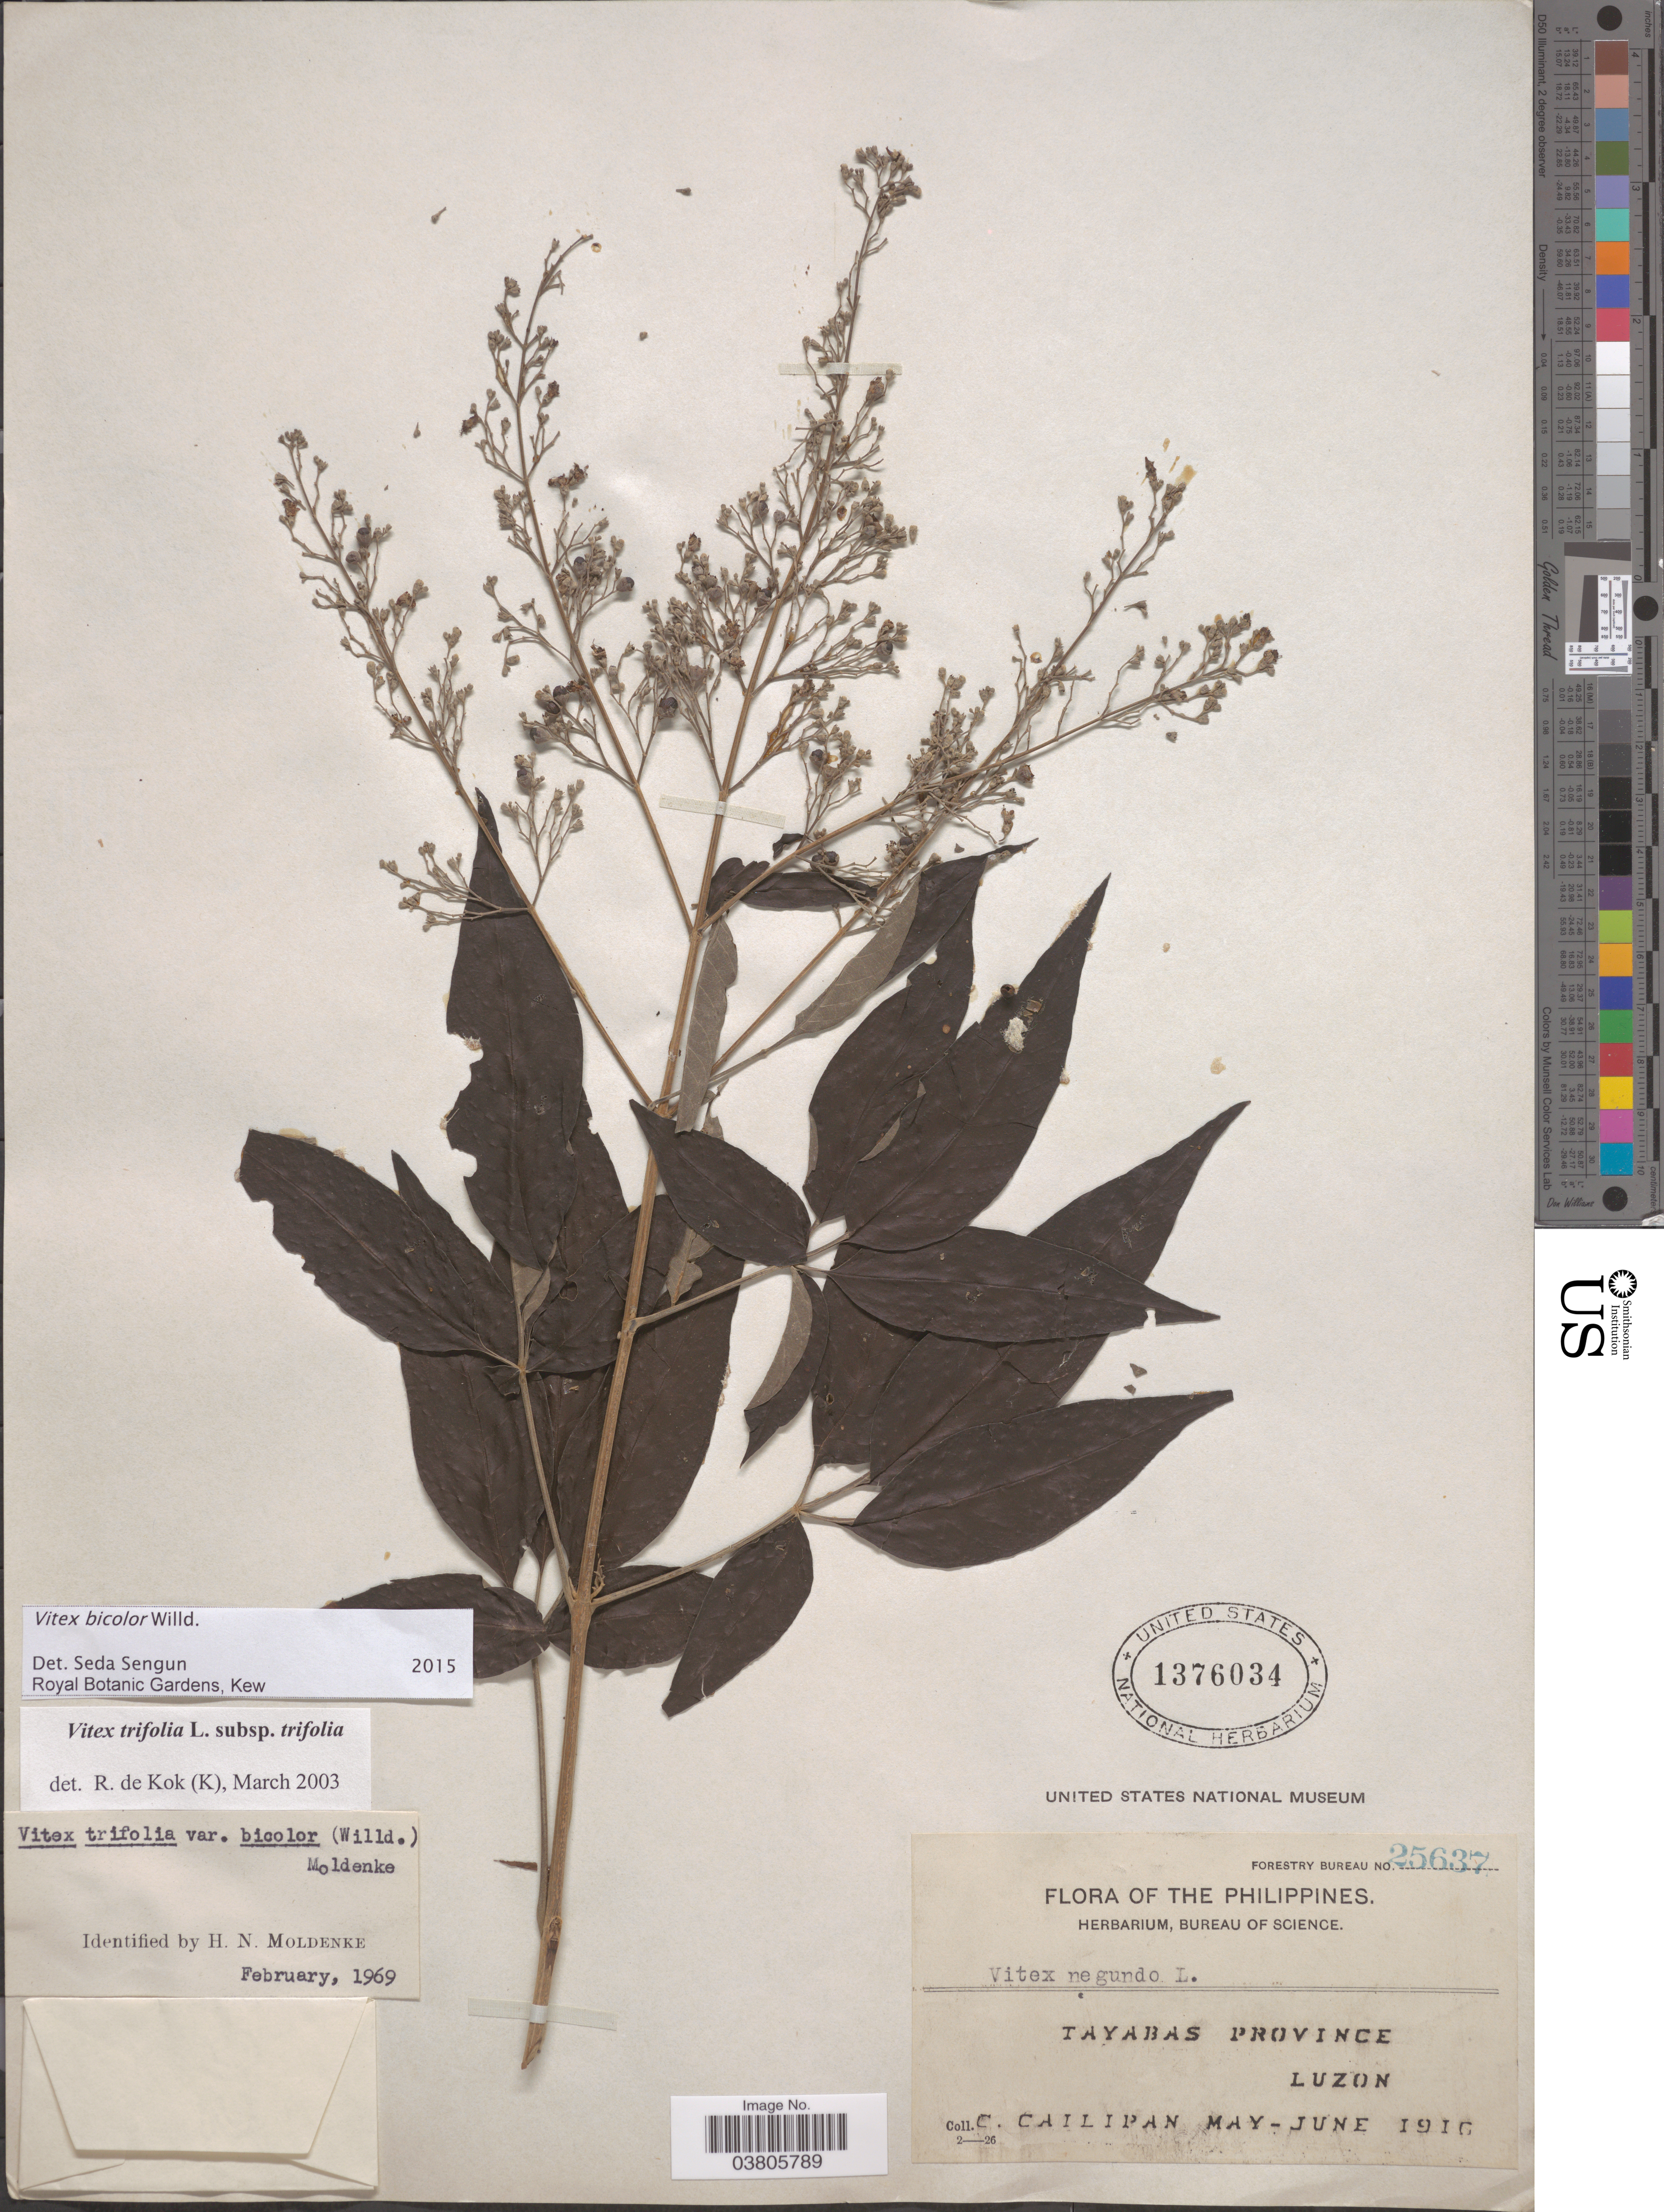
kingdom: Plantae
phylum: Tracheophyta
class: Magnoliopsida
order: Lamiales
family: Lamiaceae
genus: Vitex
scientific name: Vitex bicolor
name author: Willd.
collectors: C. Cailipan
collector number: Forestry Bureau 25637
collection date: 1910-05/1910-06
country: Philippines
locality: Tayabas Province, Luzon.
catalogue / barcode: US 1376034